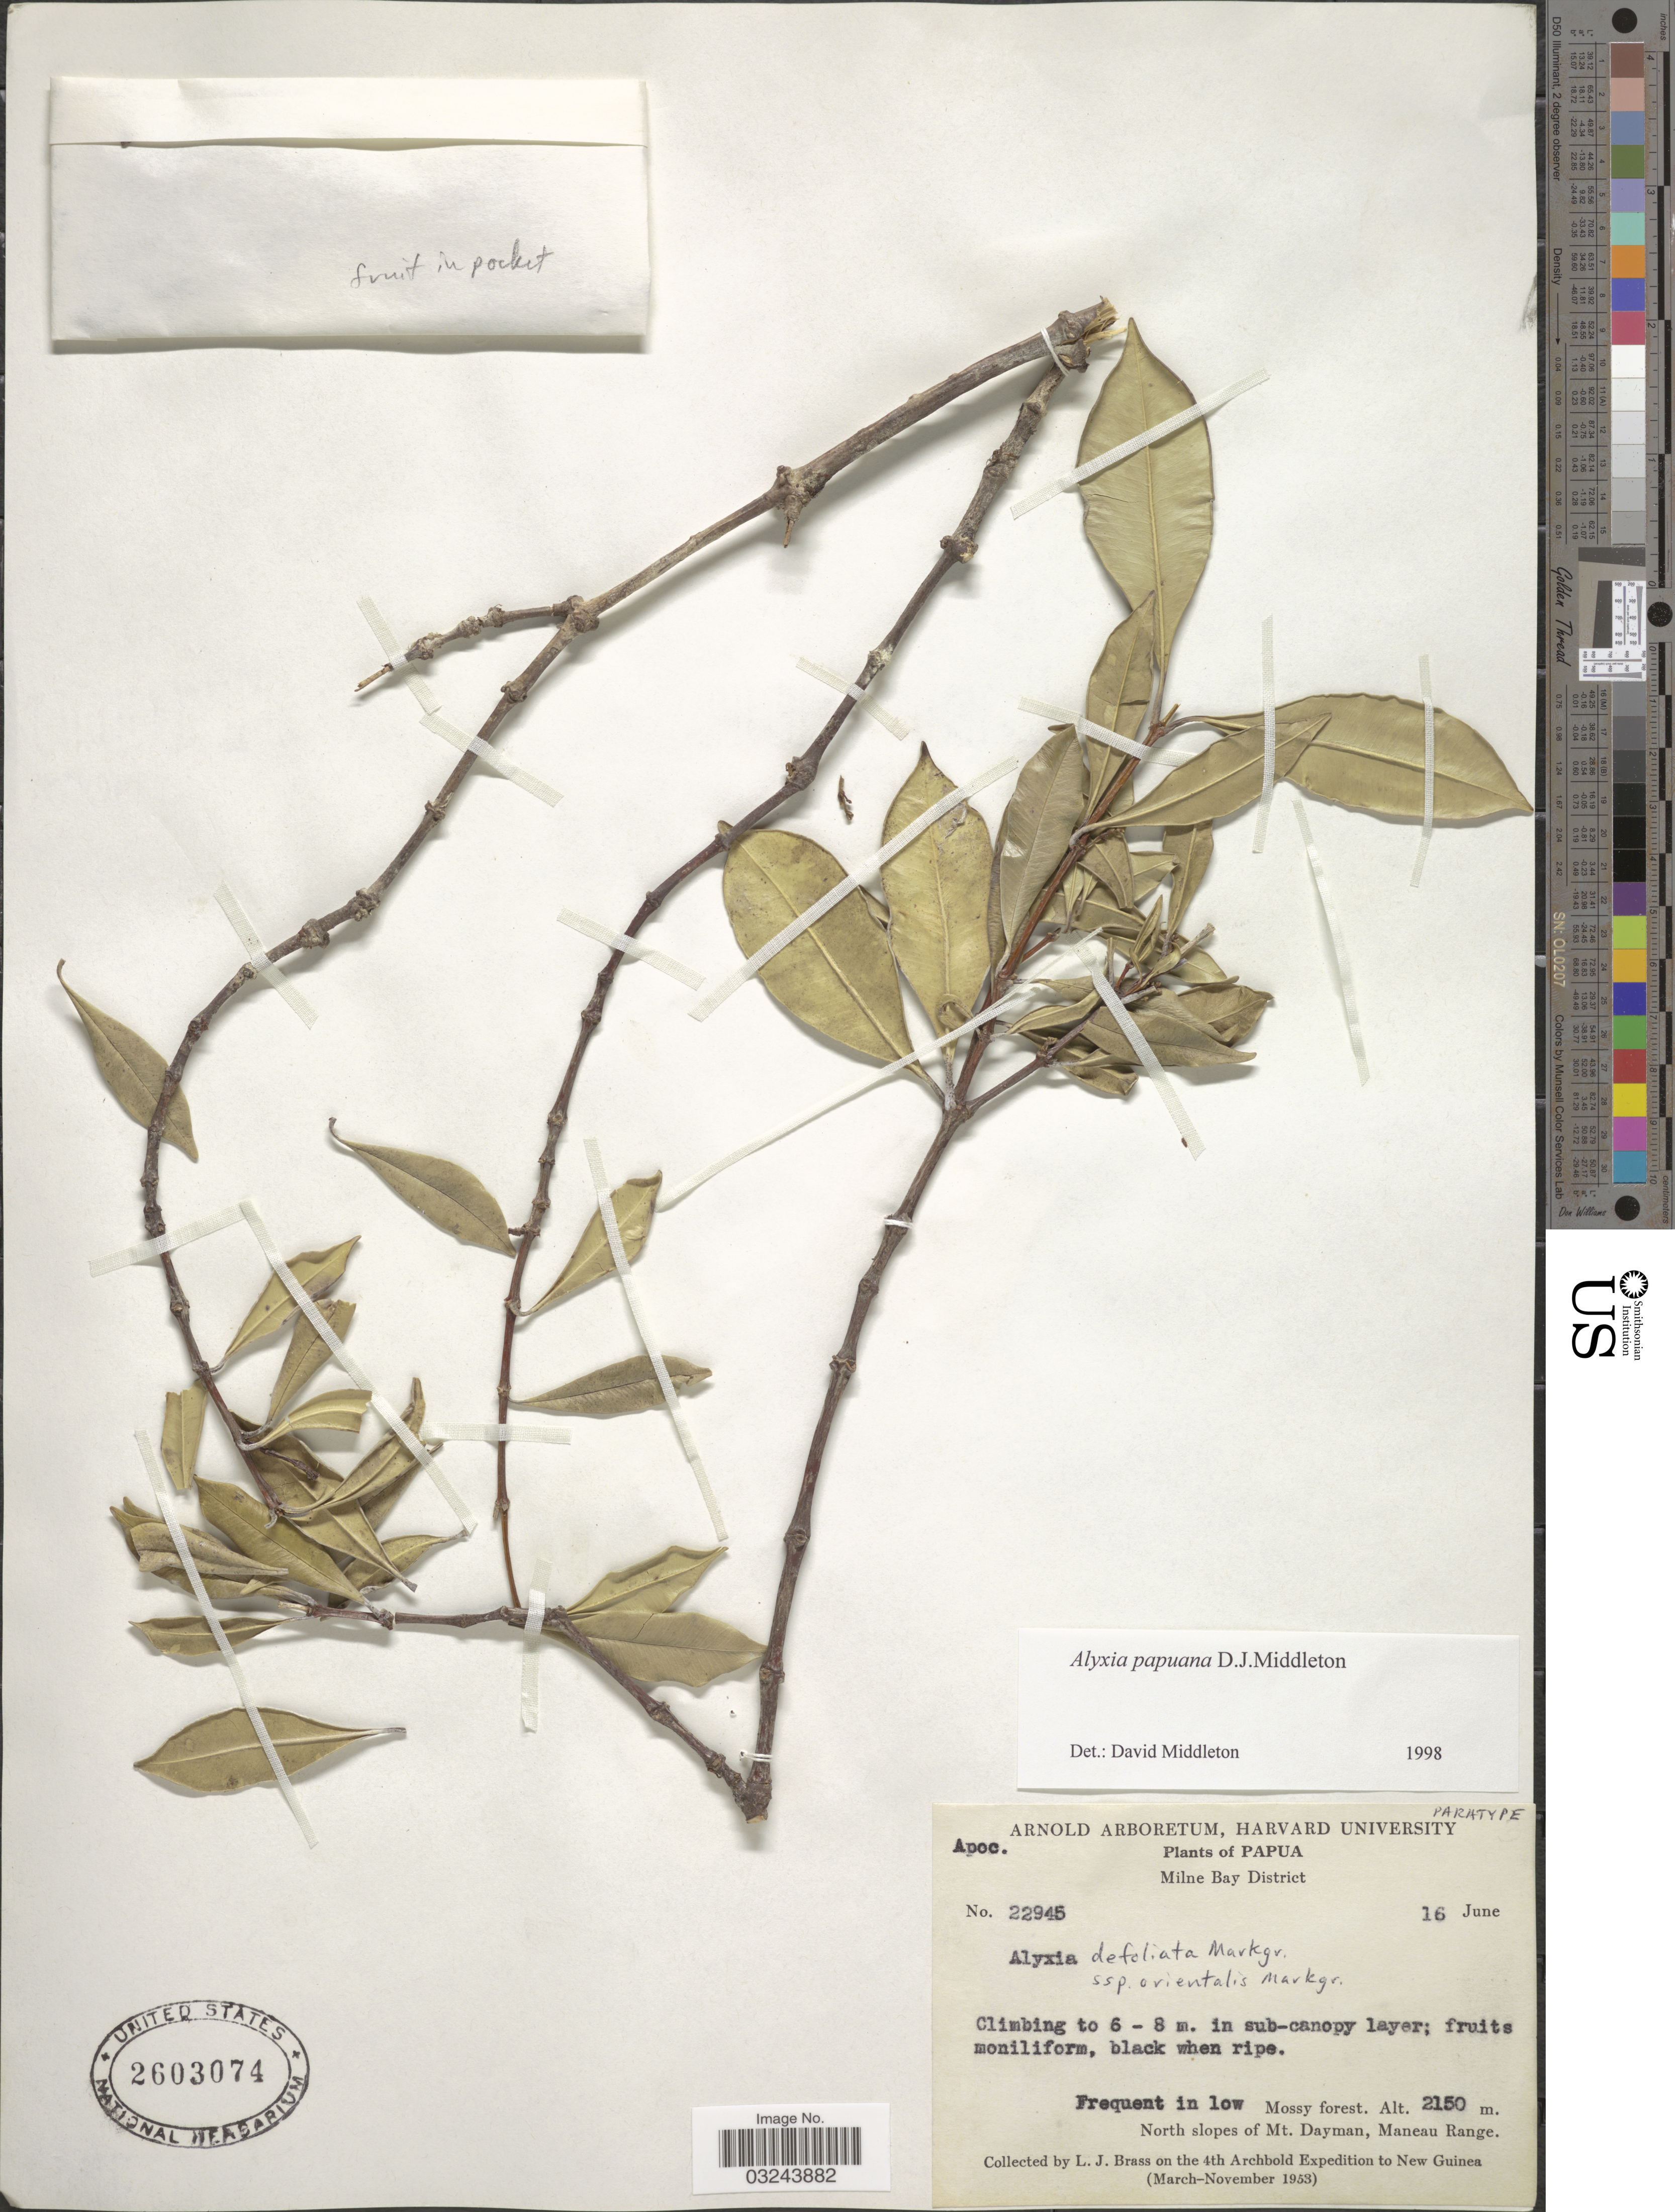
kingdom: Plantae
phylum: Tracheophyta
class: Magnoliopsida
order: Gentianales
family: Apocynaceae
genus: Alyxia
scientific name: Alyxia papuana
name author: D.J. Middleton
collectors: L. J. Brass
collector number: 22945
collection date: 1953-06-16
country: Papua New Guinea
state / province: Milne Bay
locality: Papua. Milne Bay District. North slopes of Mt. Dayman, Maneau Range.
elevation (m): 2150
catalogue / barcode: US 2603074